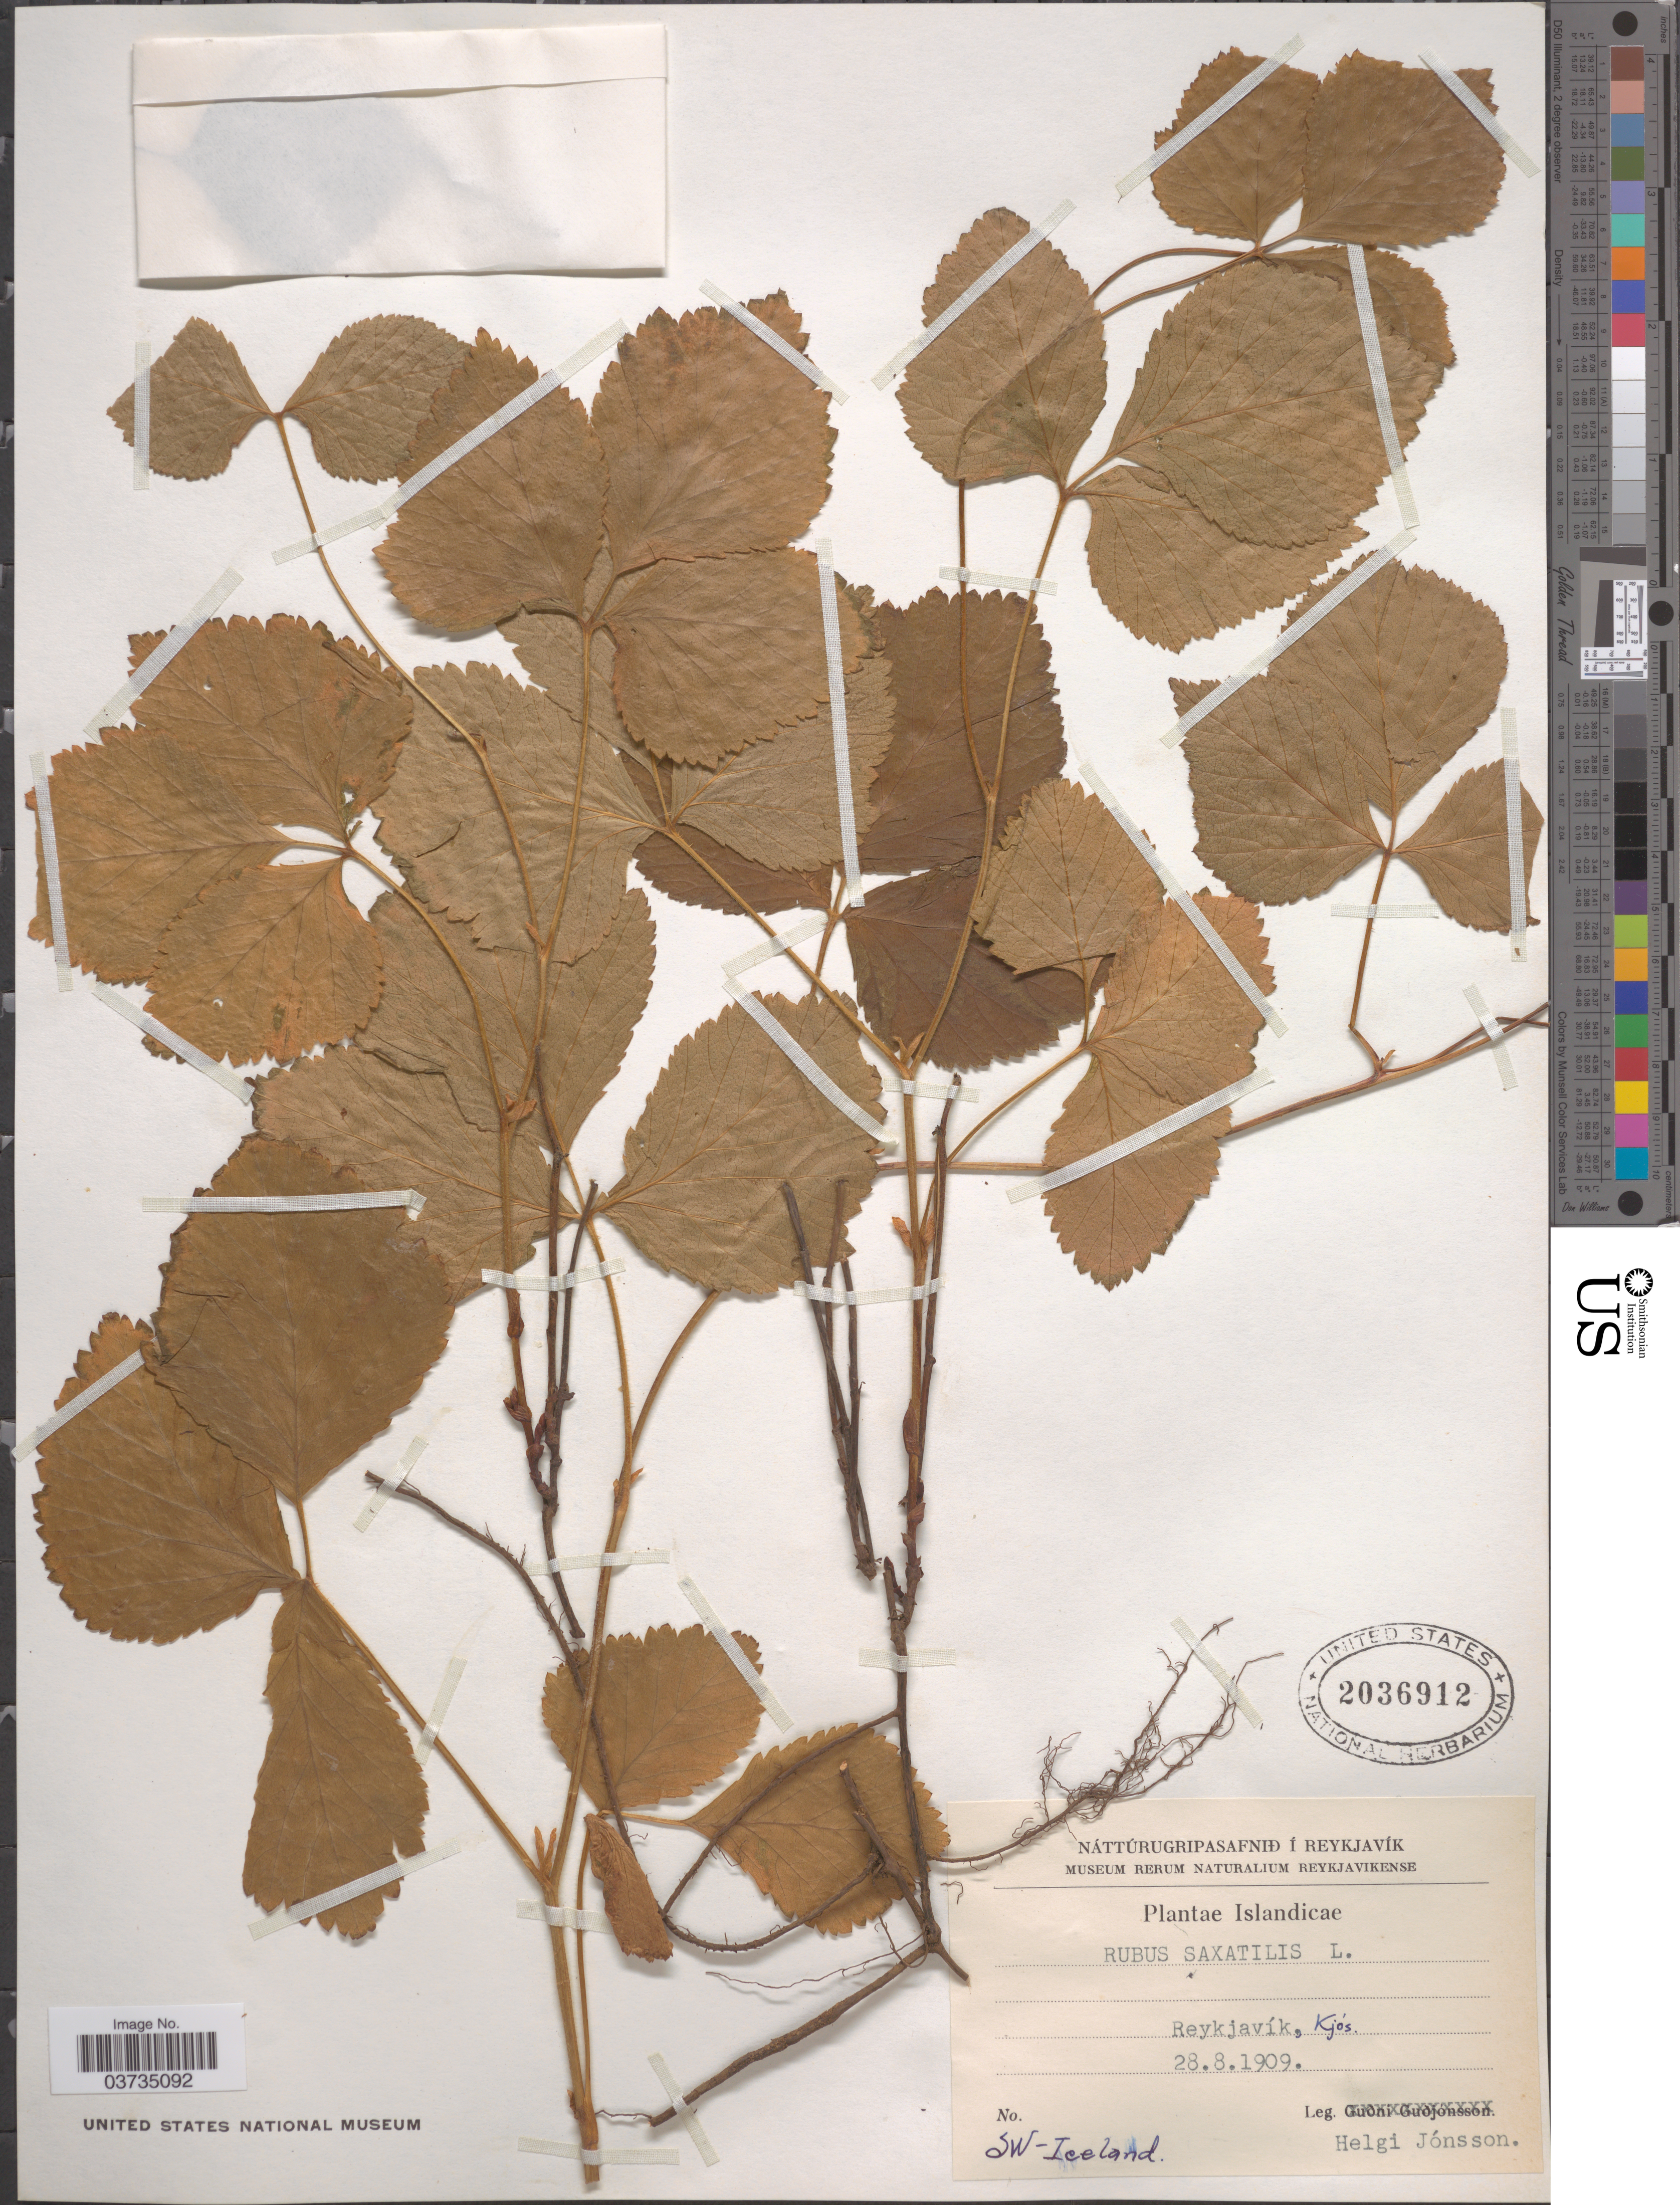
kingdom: Plantae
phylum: Tracheophyta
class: Magnoliopsida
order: Rosales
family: Rosaceae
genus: Rubus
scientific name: Rubus saxatilis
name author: L.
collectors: H. Jónsson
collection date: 1909-08-28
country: Iceland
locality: Reykjavík, Kjós. SW-Iceland.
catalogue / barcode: US 2036912